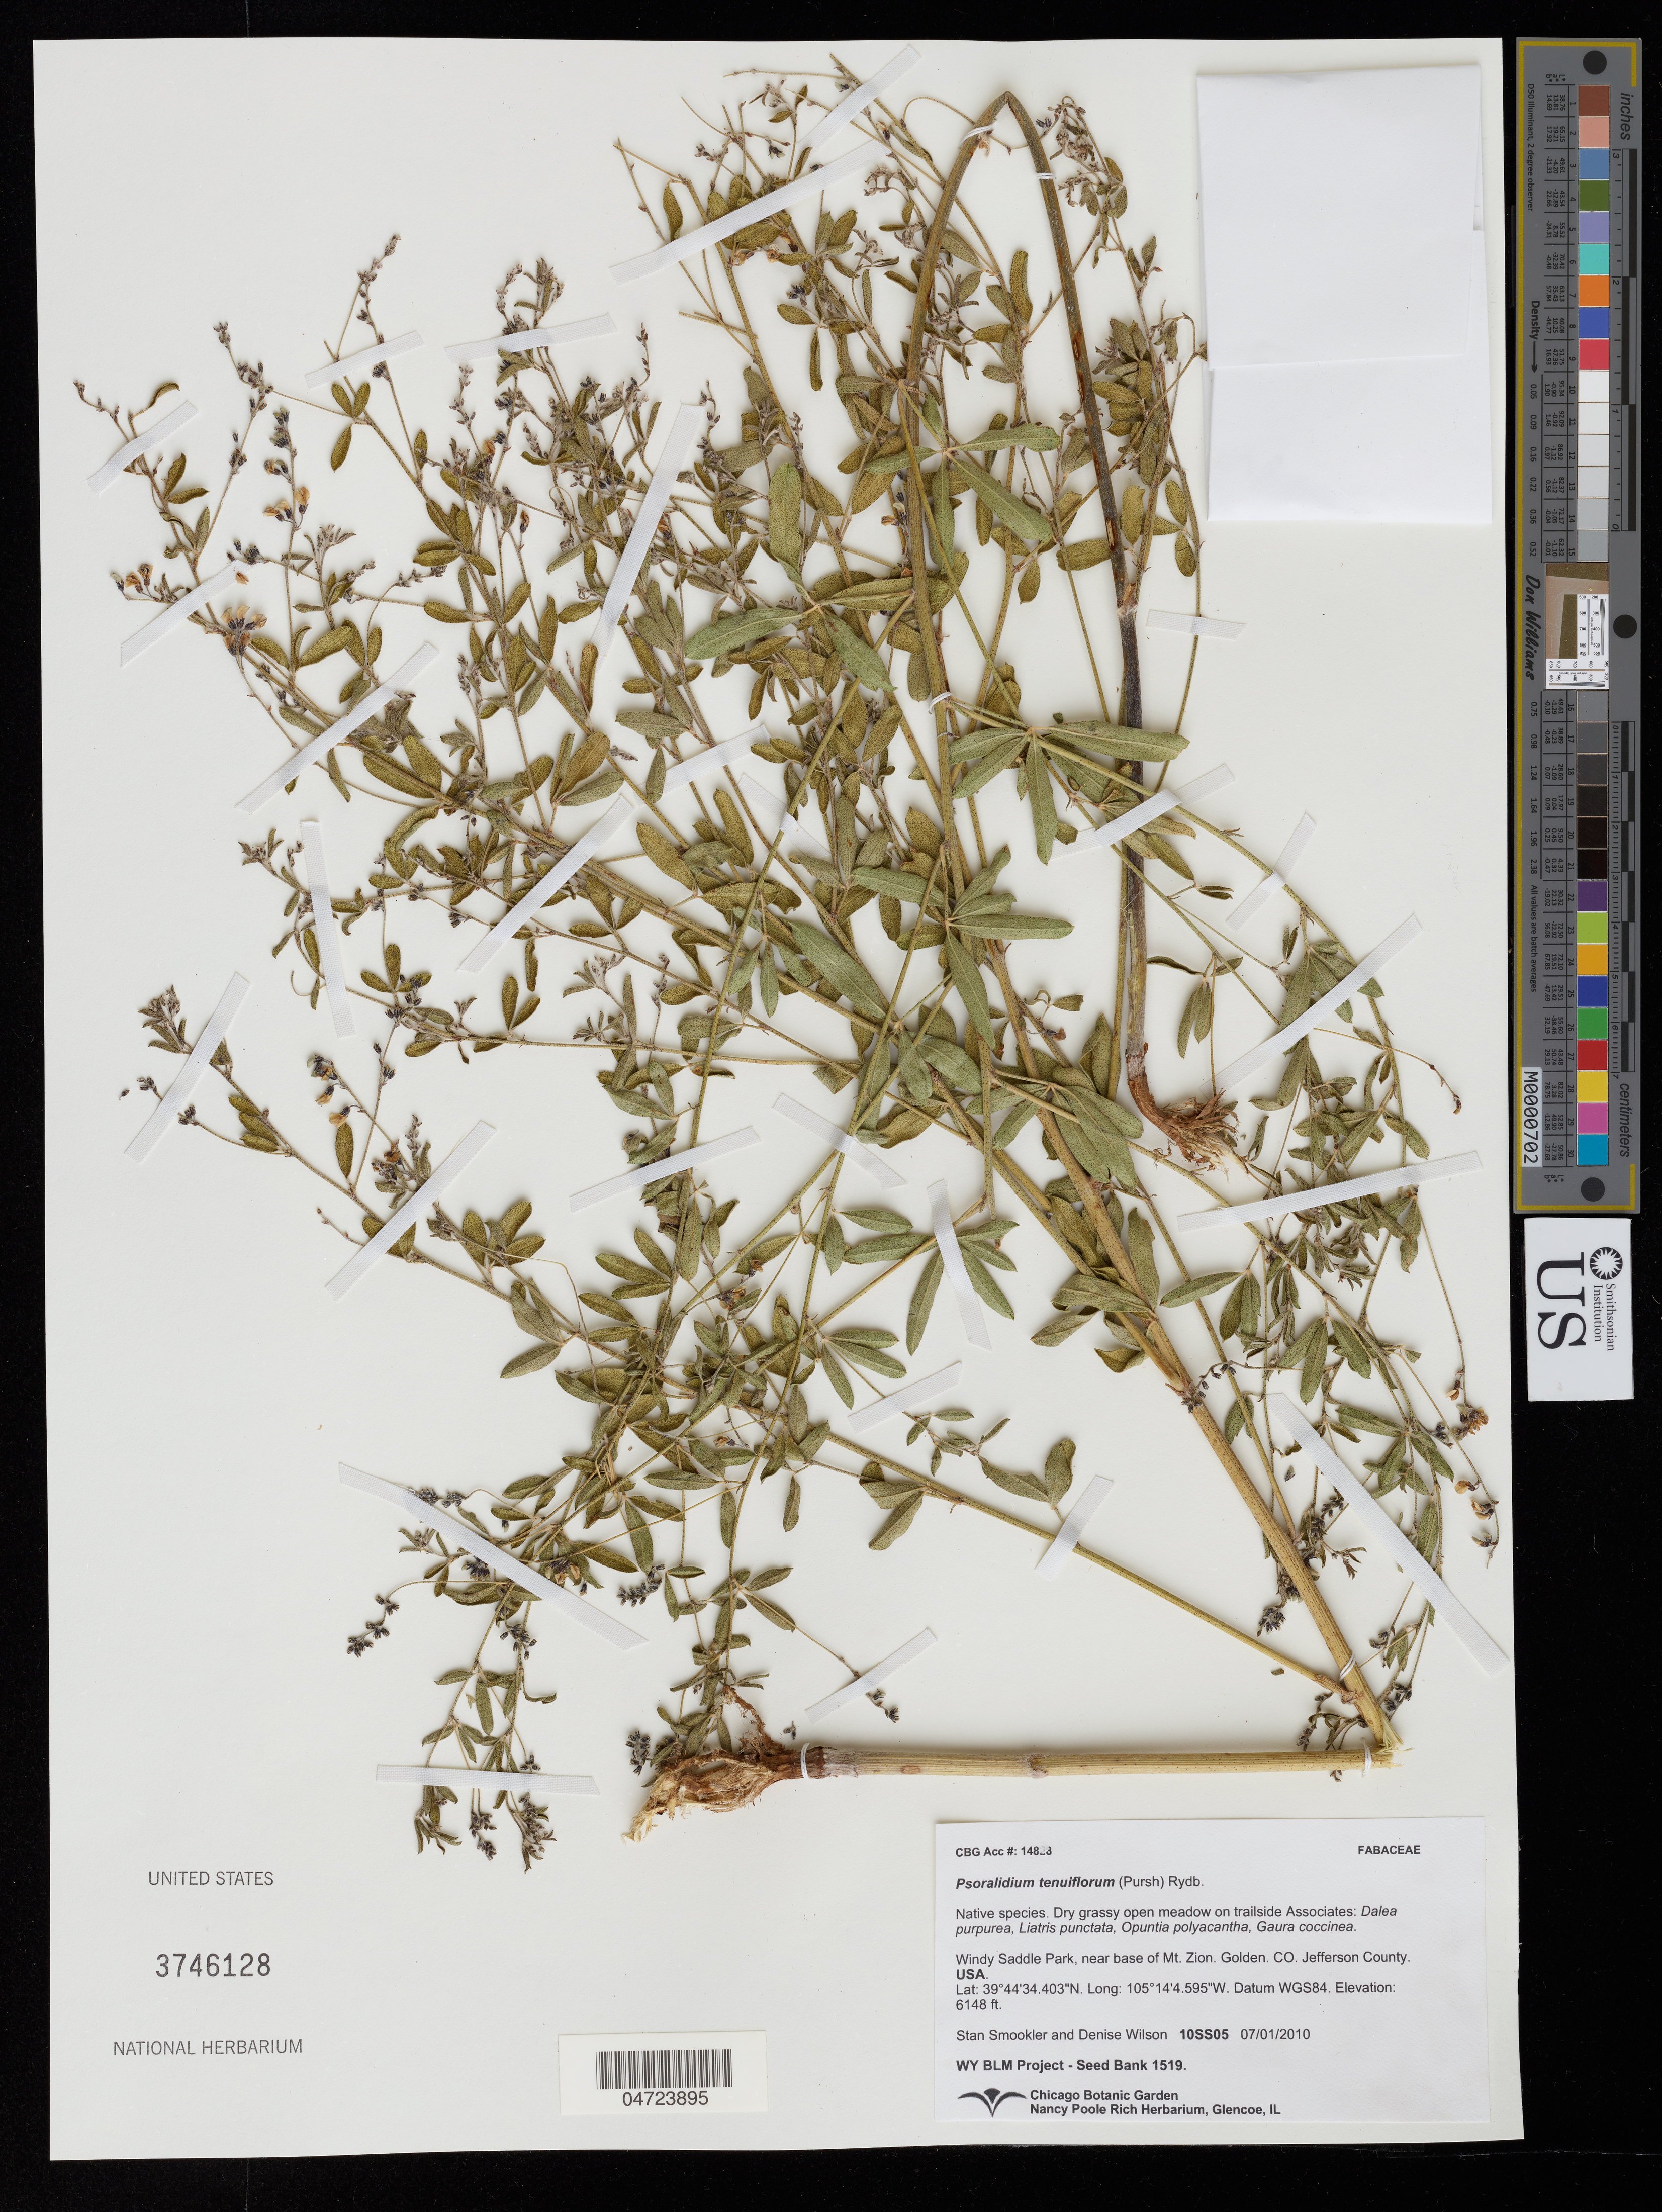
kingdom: Plantae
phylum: Tracheophyta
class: Magnoliopsida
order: Fabales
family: Fabaceae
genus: Psoralidium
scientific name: Psoralidium tenuiflorum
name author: (Pursh) Rydb.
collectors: S. Smookler & D. Wilson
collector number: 10SS05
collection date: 2010-07-01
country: United States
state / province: Colorado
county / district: Jefferson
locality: Windy Saddle Park, near base of Mt. Zion. Golden. CO. Jefferson County. Datum WGS84.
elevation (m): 1874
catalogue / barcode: US 3746128